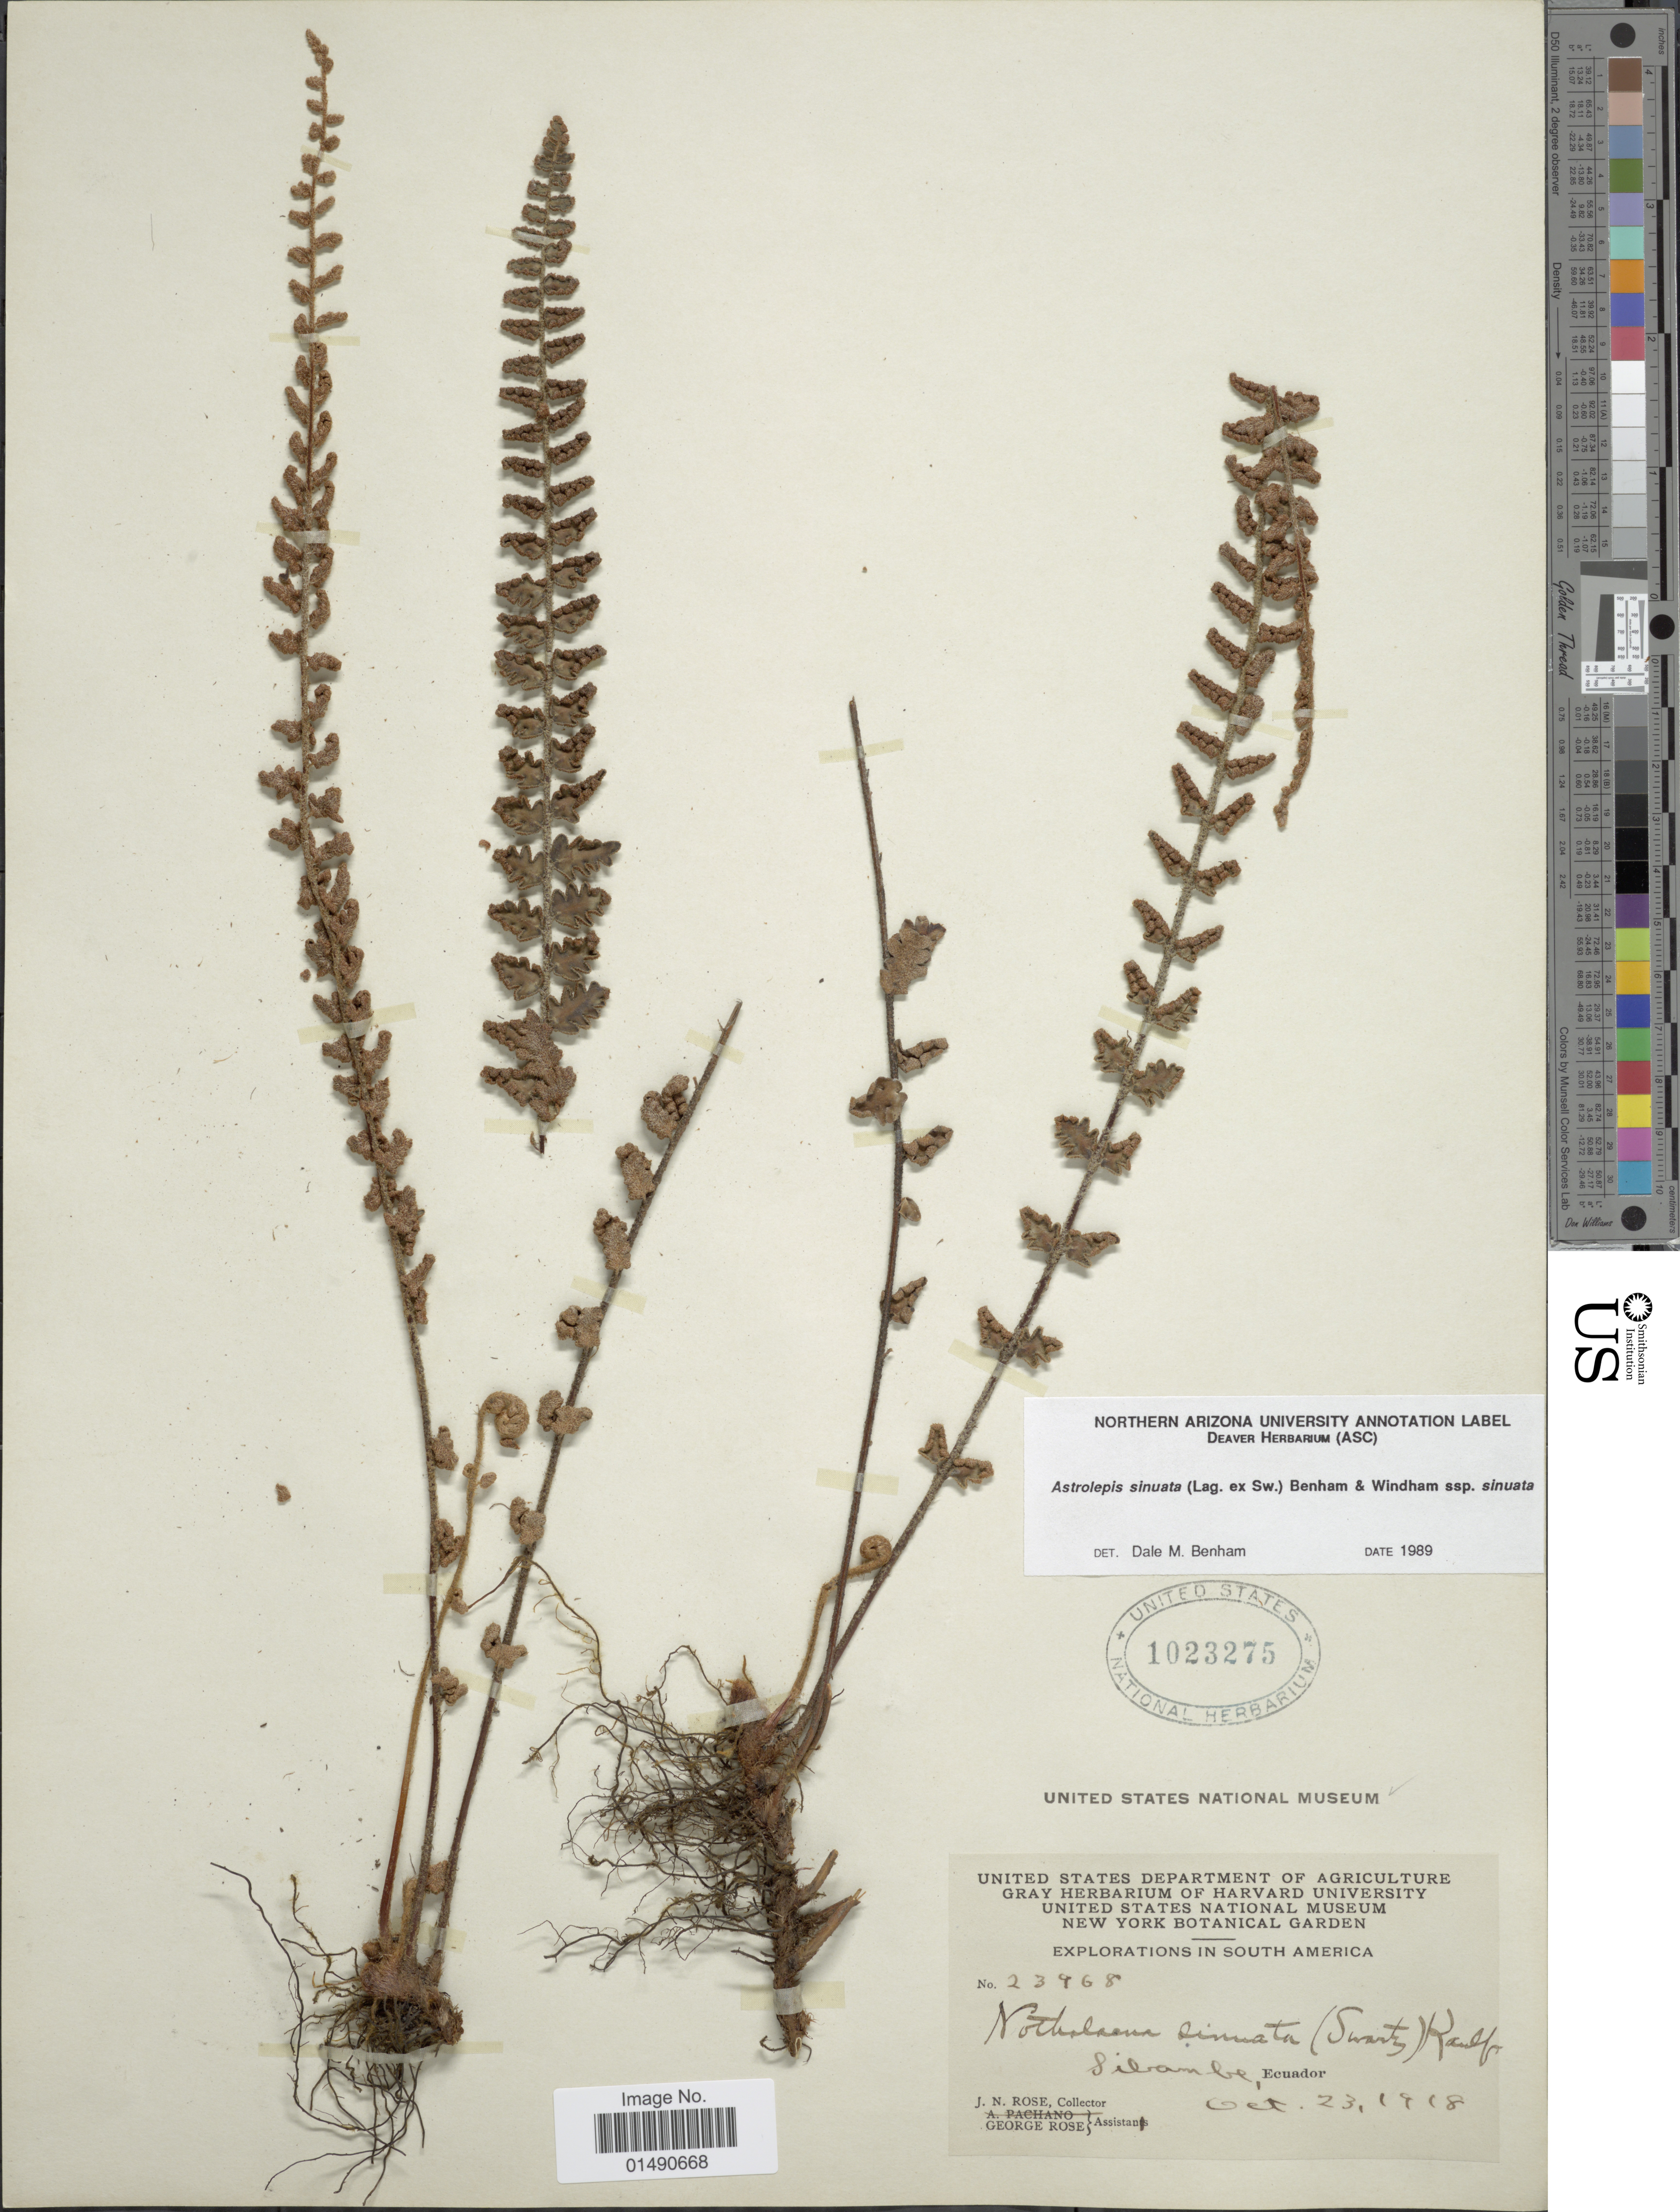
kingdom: Plantae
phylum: Tracheophyta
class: Polypodiopsida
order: Polypodiales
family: Pteridaceae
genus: Astrolepis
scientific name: Astrolepis sinuata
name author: (Lag. ex Sw.) D.M. Benham & Windham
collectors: J. N. Rose & G. Rose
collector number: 23968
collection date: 1918-10-23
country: Ecuador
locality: Sibambe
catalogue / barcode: US 1023275